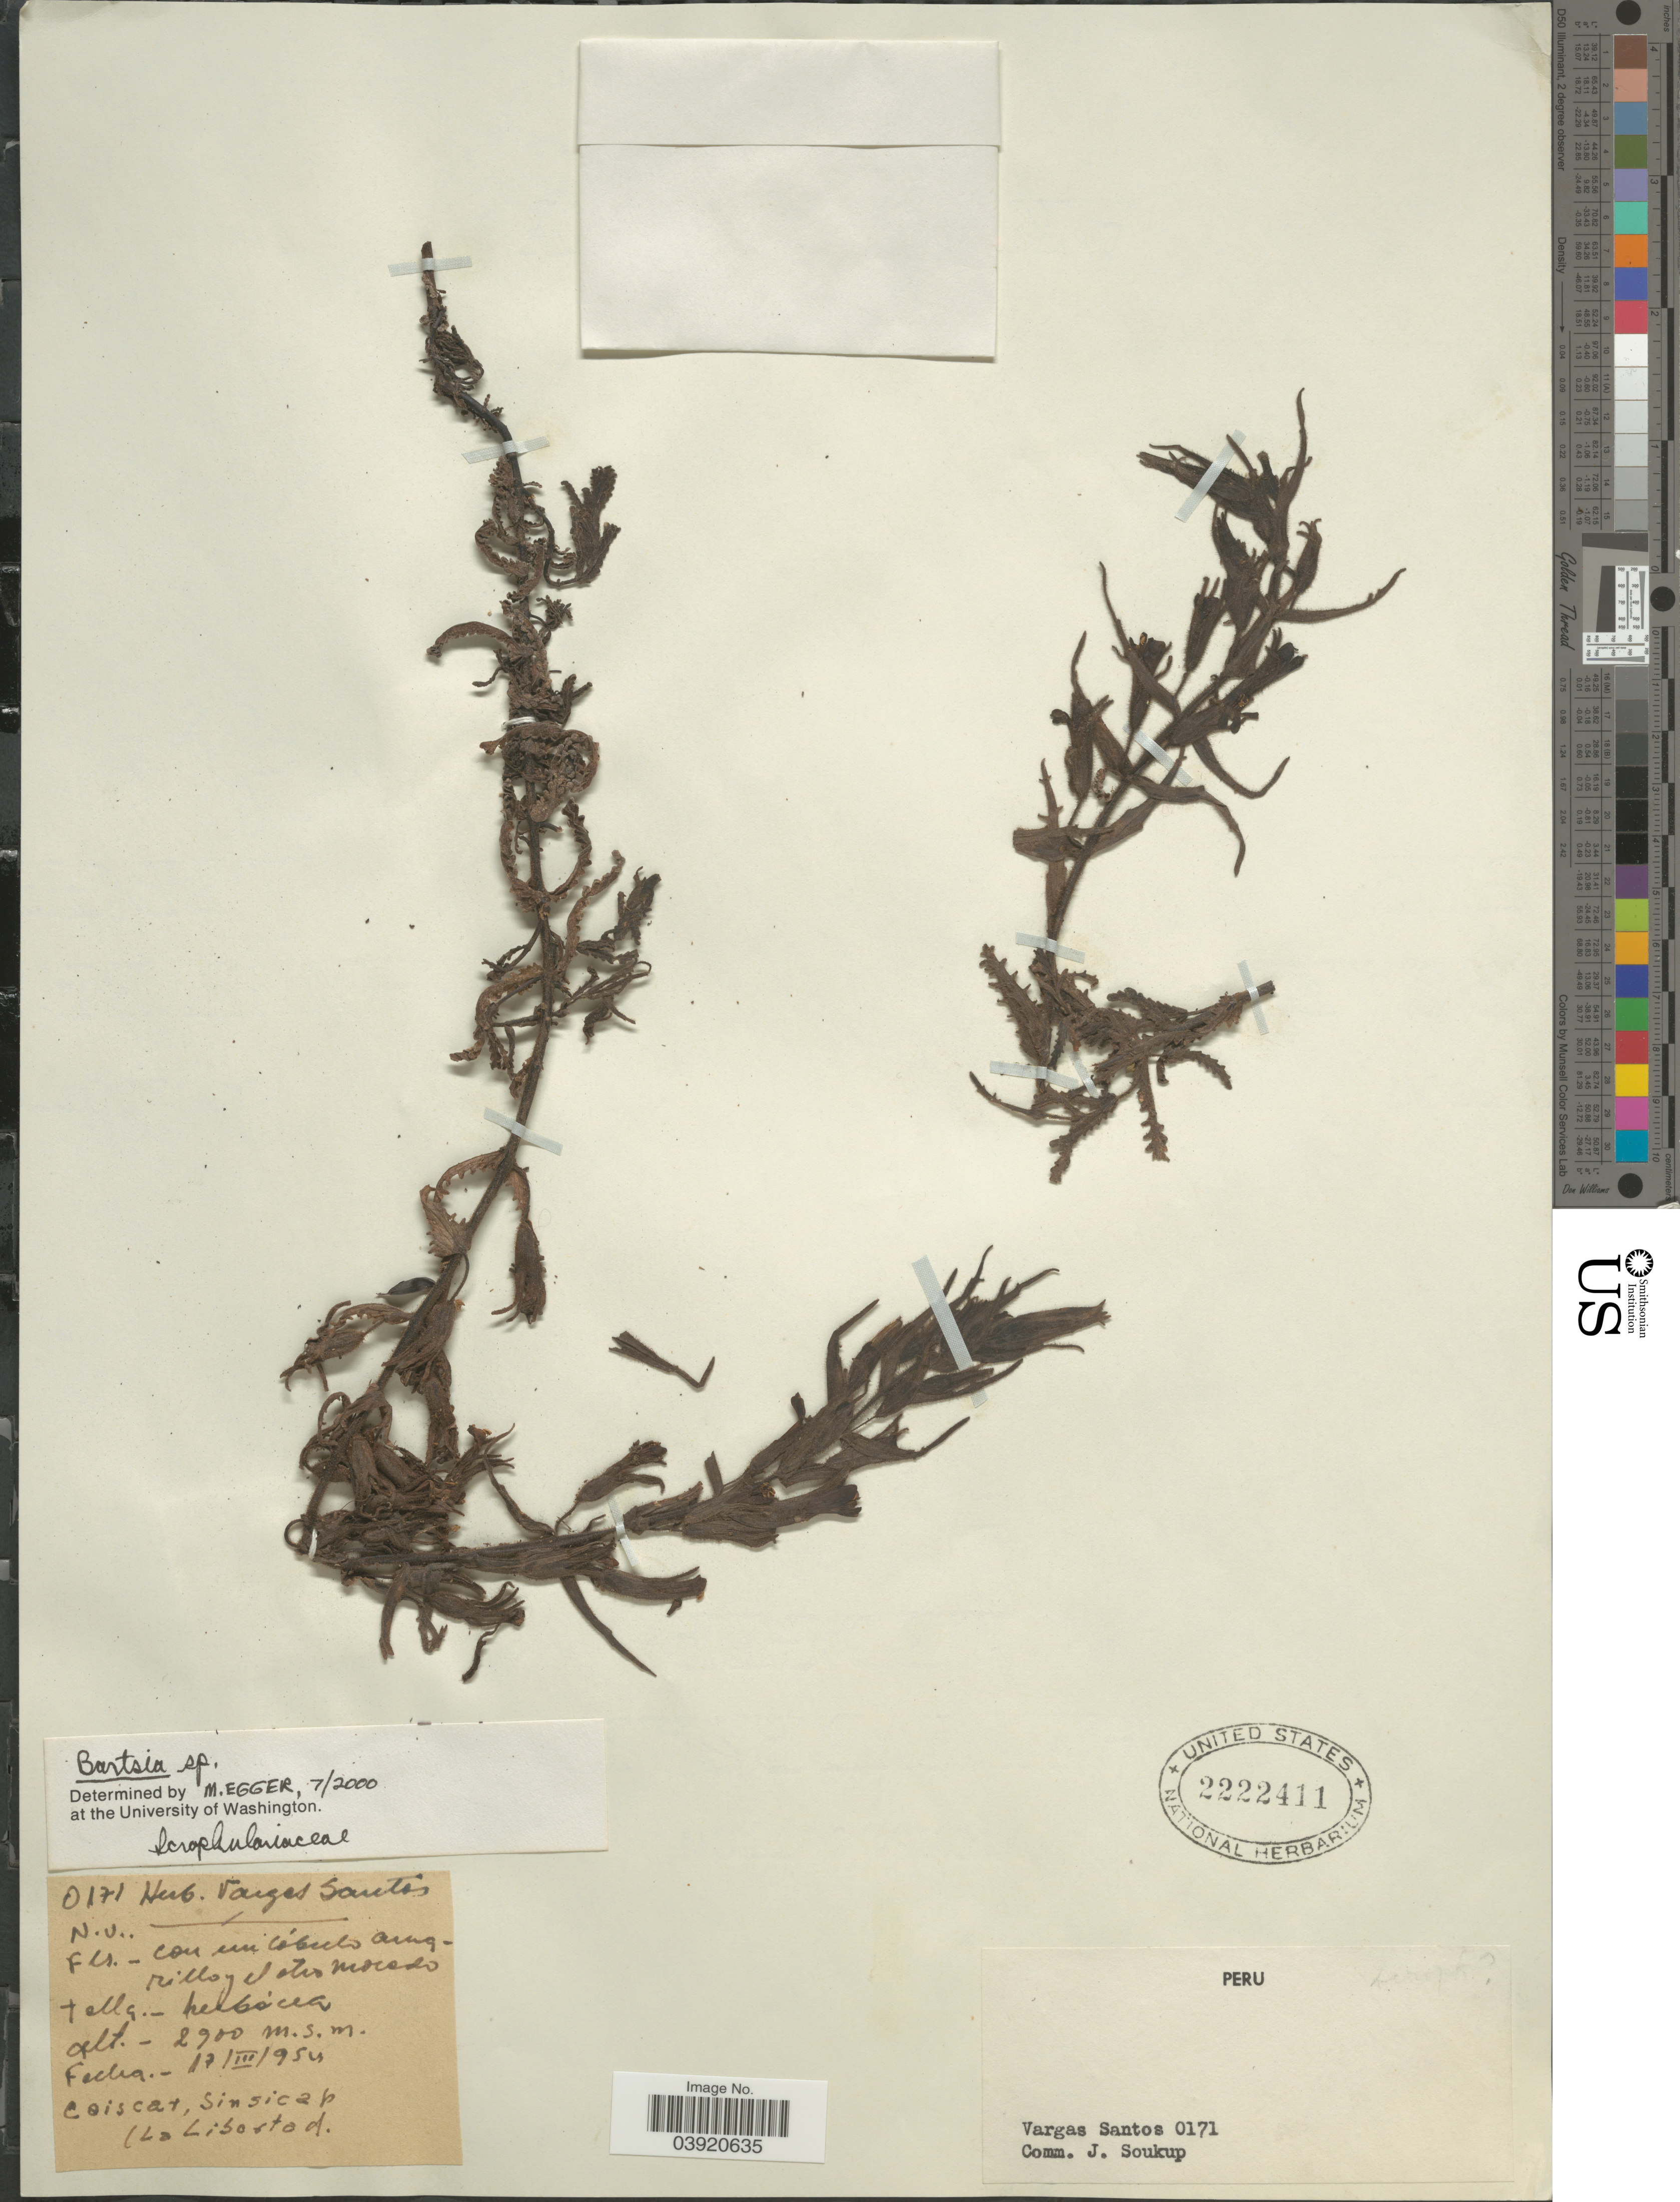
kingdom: Plantae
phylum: Tracheophyta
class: Magnoliopsida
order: Lamiales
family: Orobanchaceae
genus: Bartsia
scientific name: Bartsia sp.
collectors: V. Santos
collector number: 0171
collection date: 1954-03-17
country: Peru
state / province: La Libertad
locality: Caiscar, Sinsicap.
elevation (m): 2900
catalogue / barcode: US 2222411